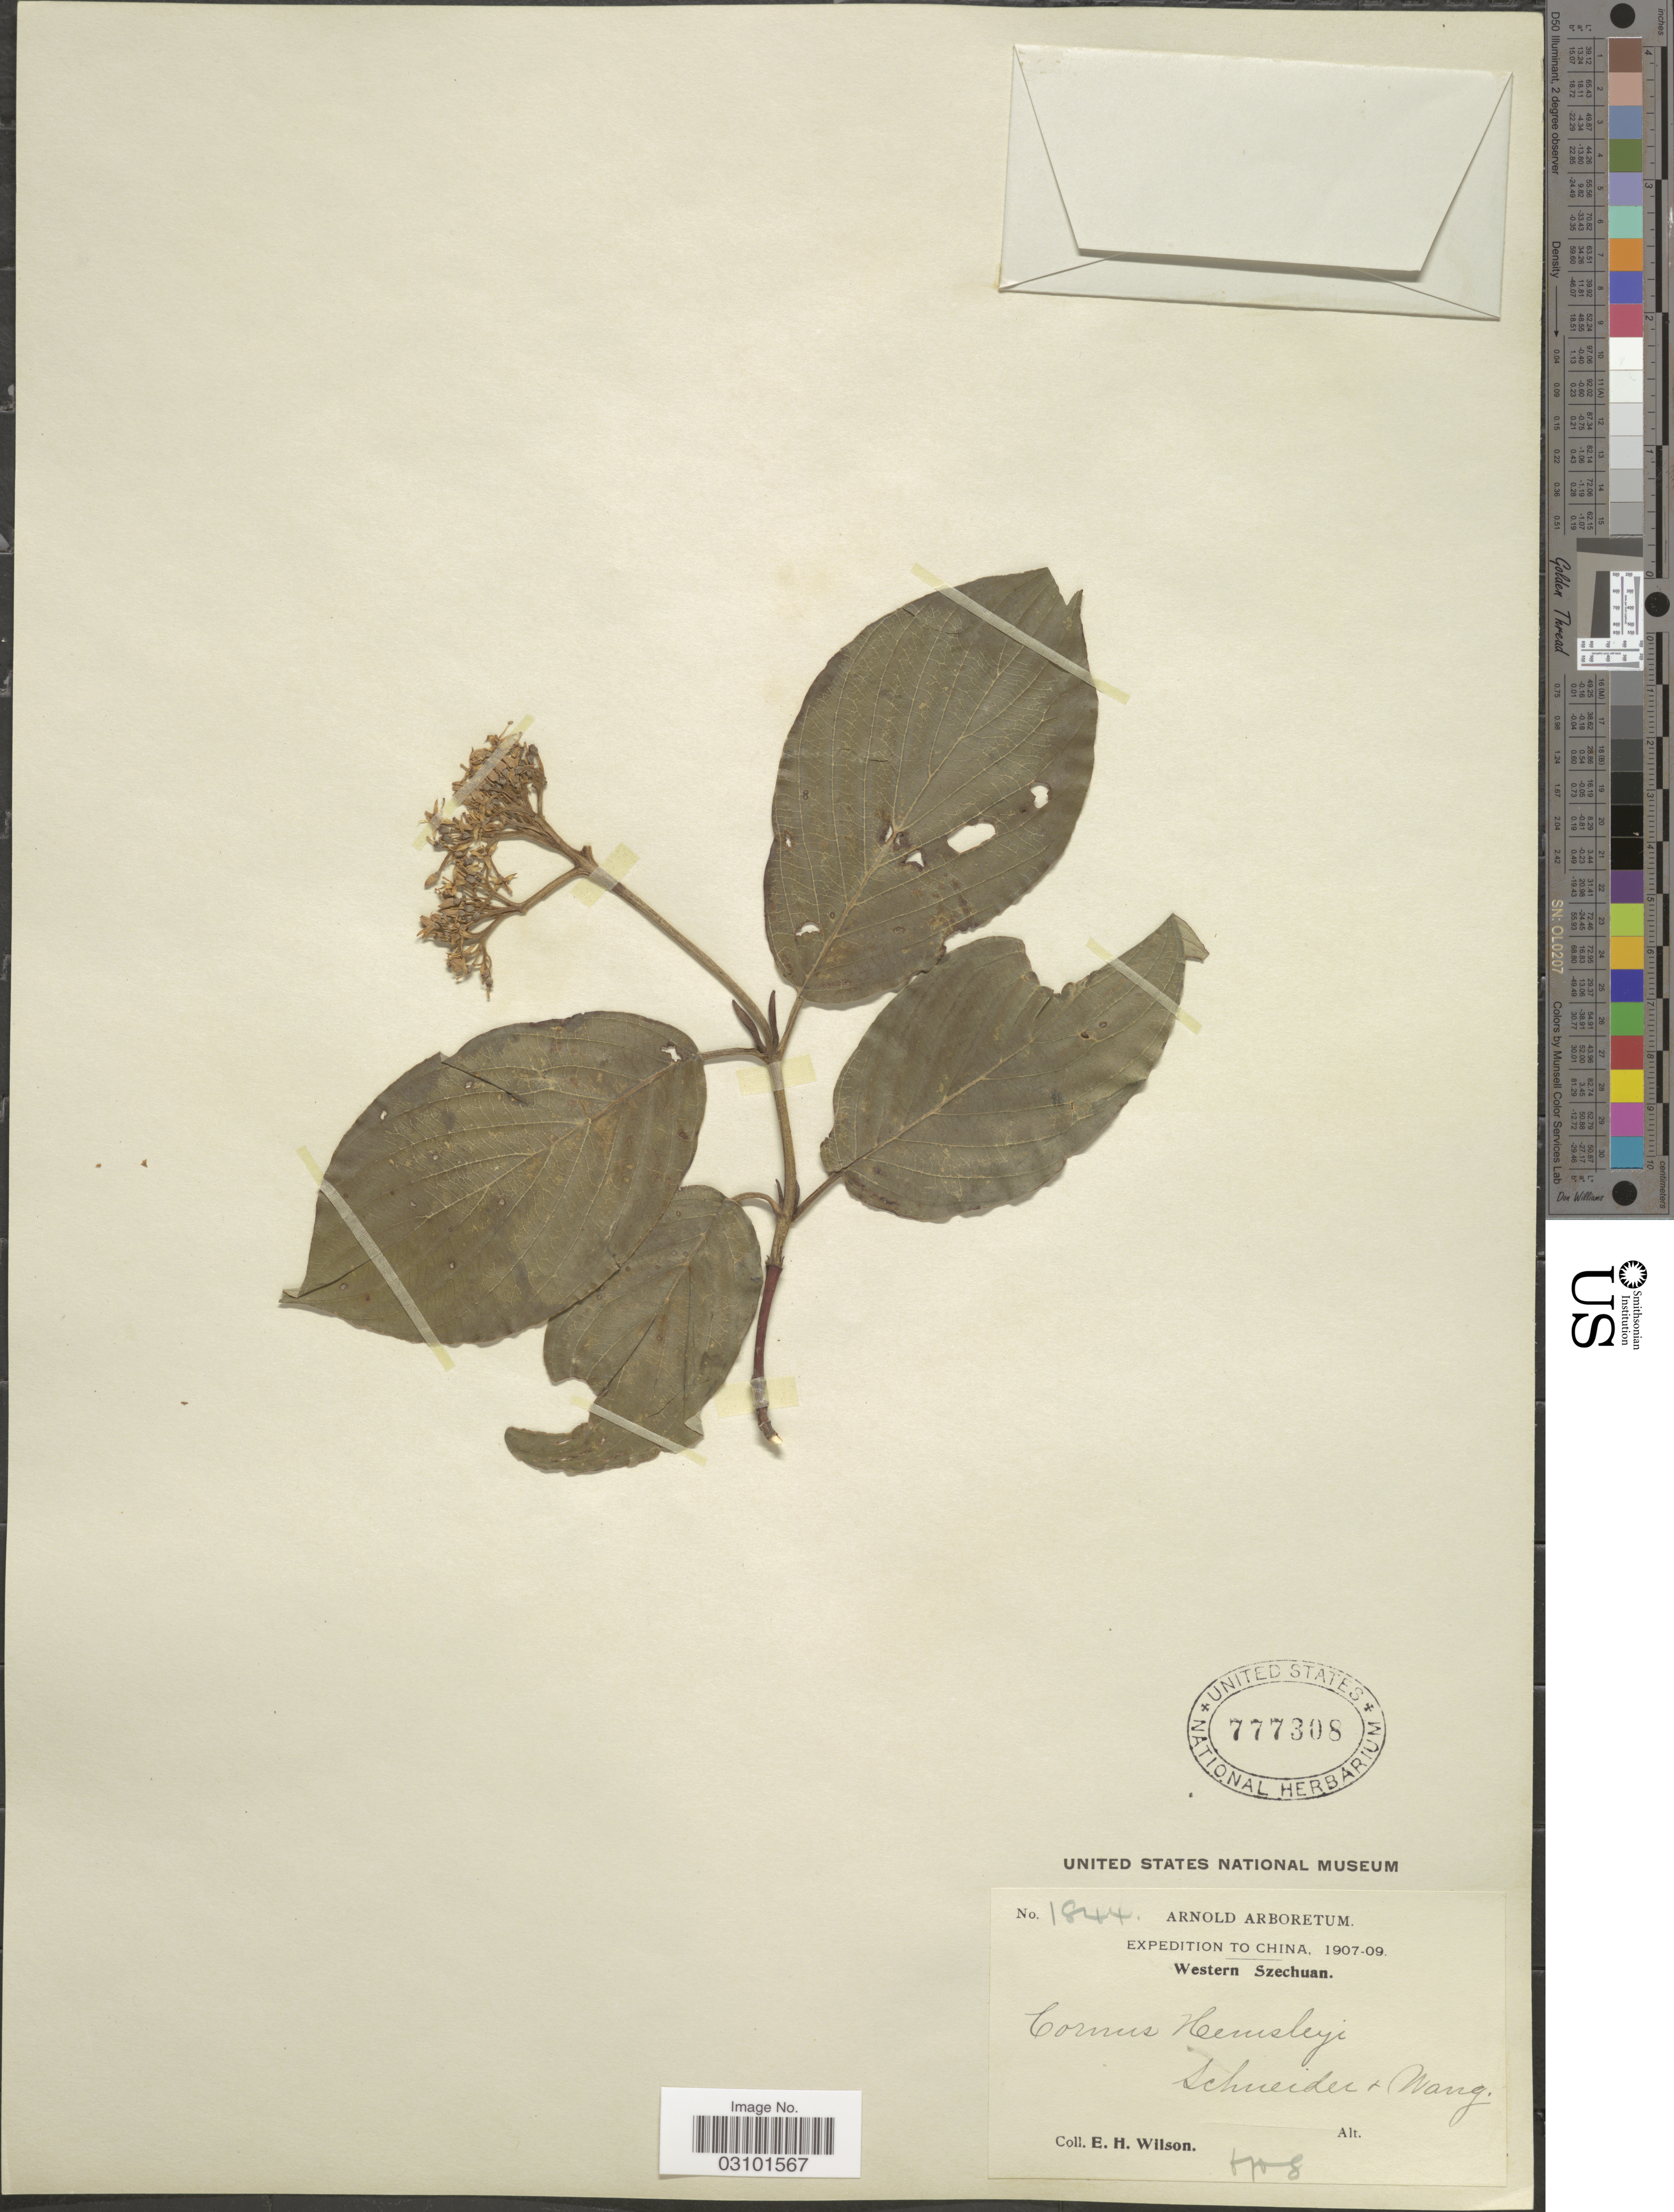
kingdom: Plantae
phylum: Tracheophyta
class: Magnoliopsida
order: Cornales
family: Cornaceae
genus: Cornus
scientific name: Cornus hemsleyi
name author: C.K. Schneid. & Wagnerin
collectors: E. Wilson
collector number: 1844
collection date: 1908-06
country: China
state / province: Sichuan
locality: Western Szechuan.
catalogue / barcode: US 777308